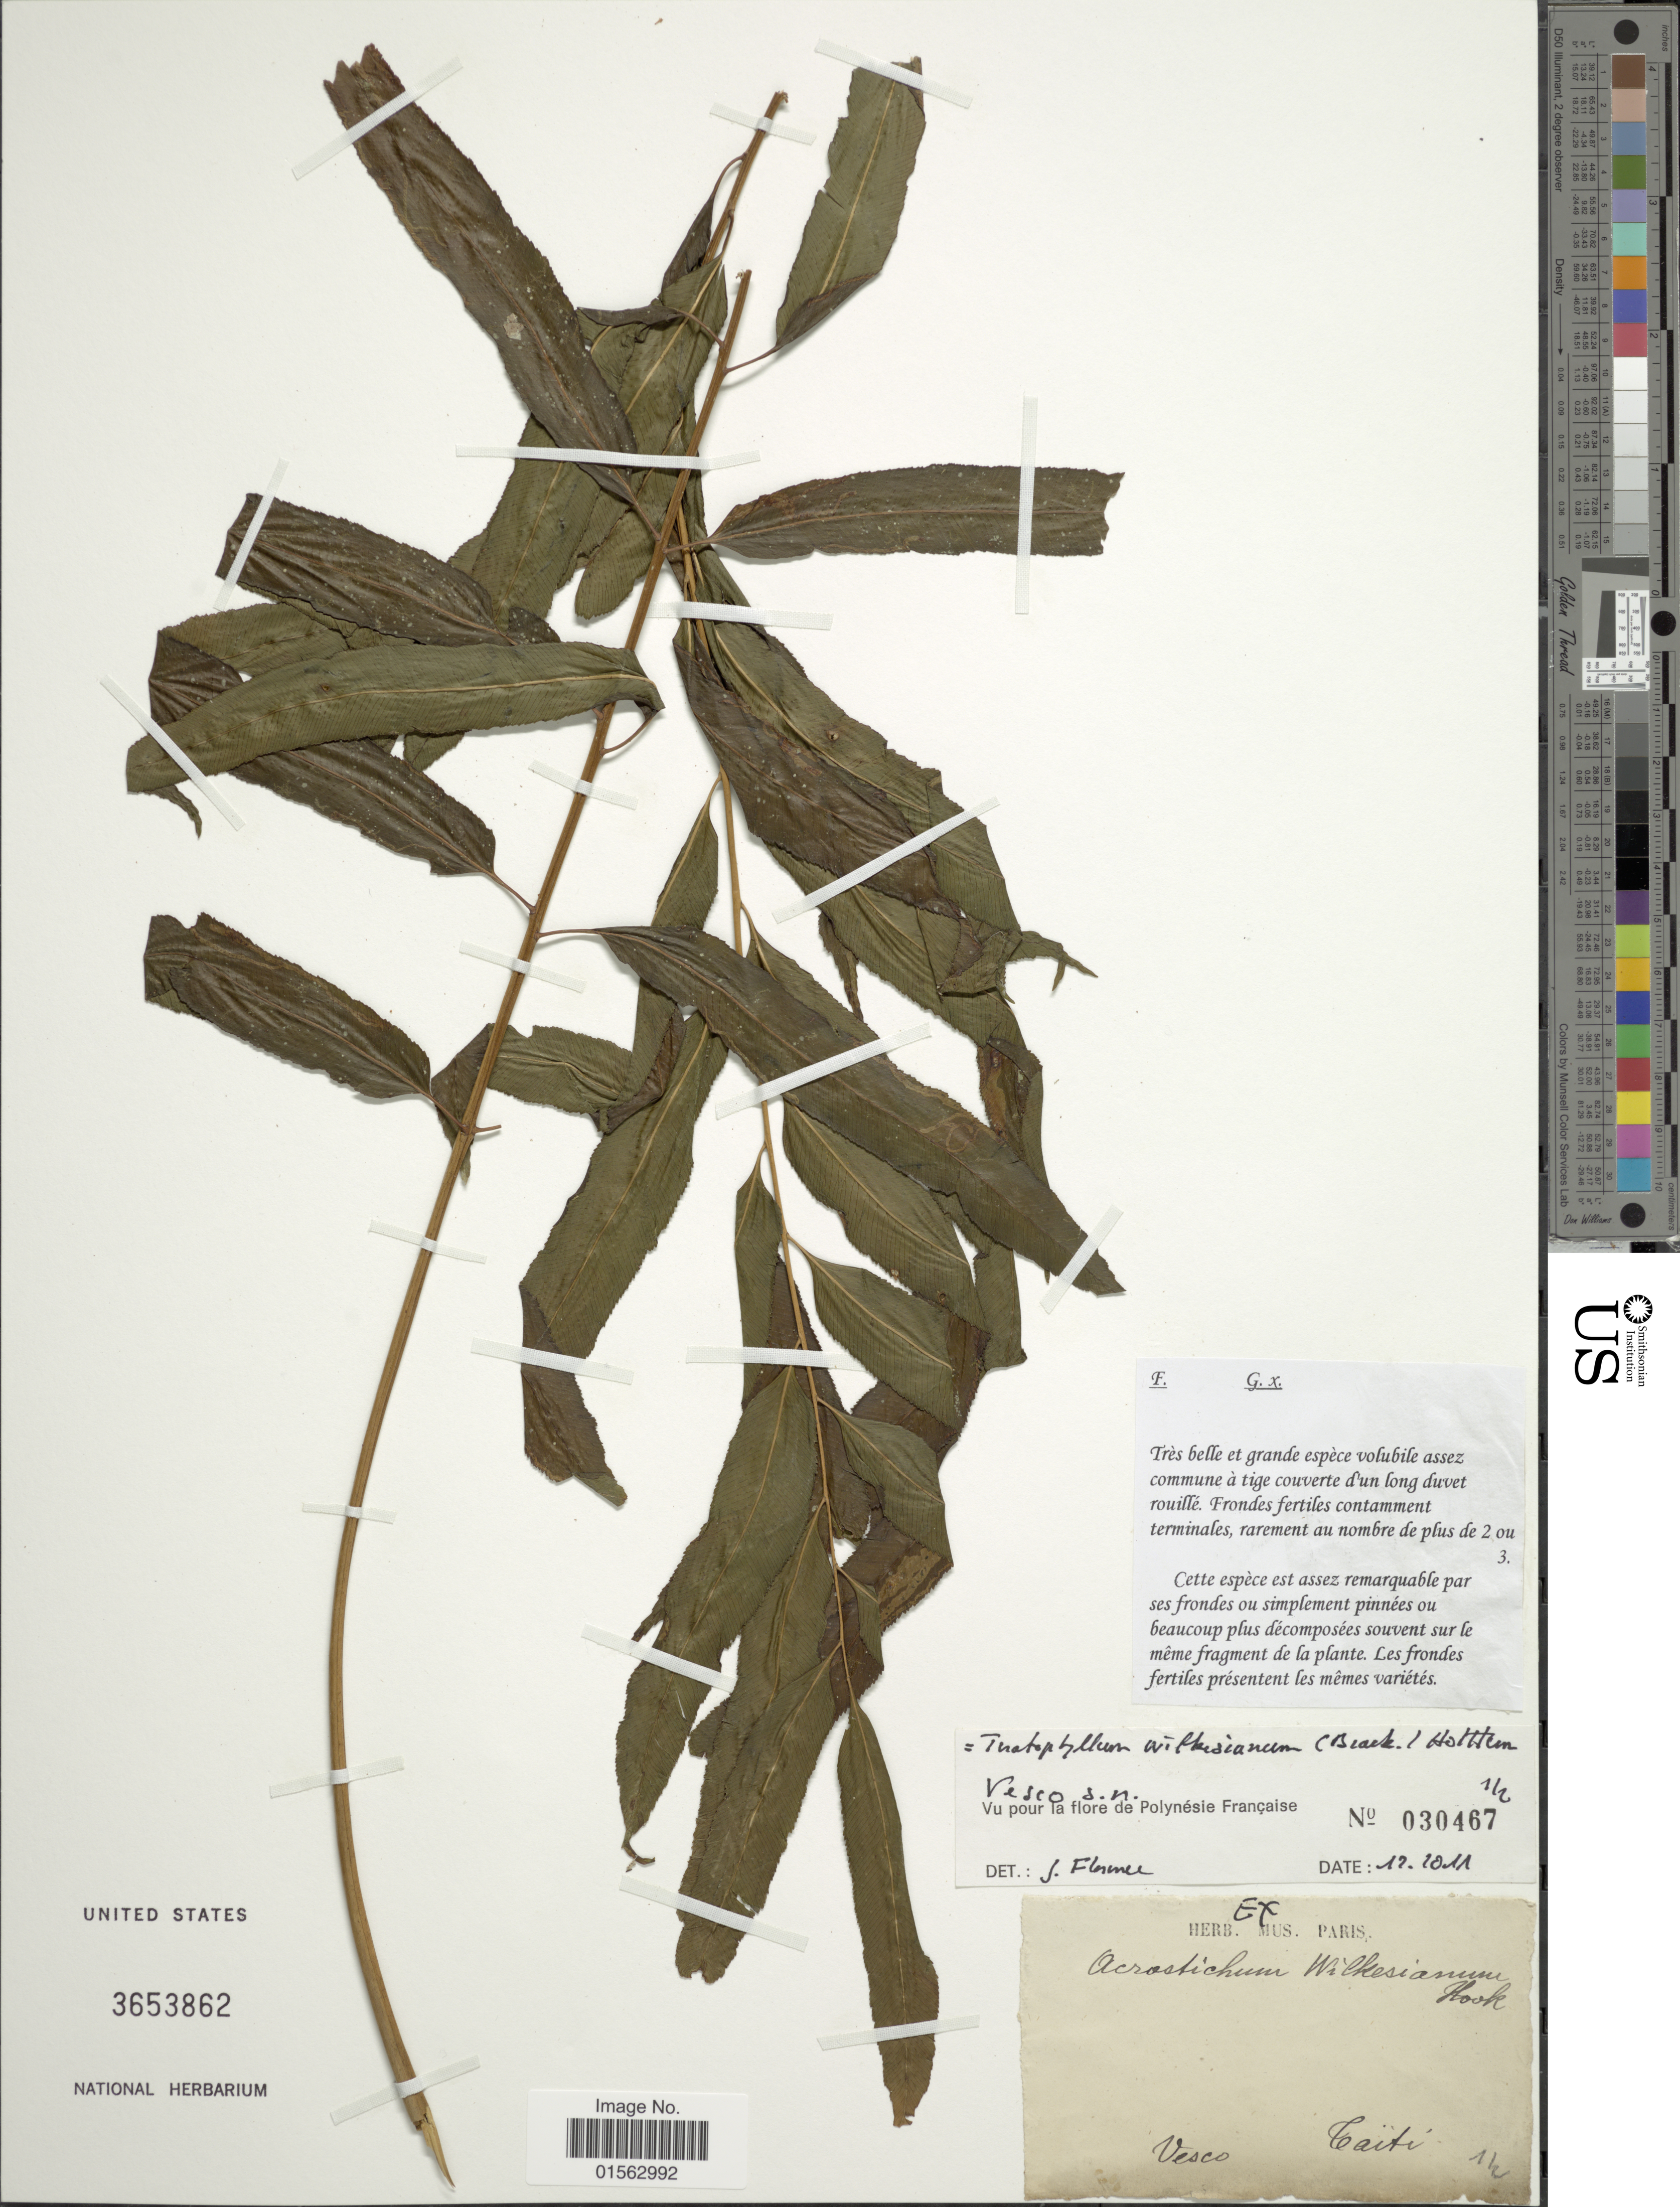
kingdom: Plantae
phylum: Tracheophyta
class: Polypodiopsida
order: Polypodiales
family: Dryopteridaceae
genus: Teratophyllum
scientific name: Teratophyllum wilkesianum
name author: (Brack.) Holttum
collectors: -. Vesco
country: French Polynesia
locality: Taïti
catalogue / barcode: US 3653862